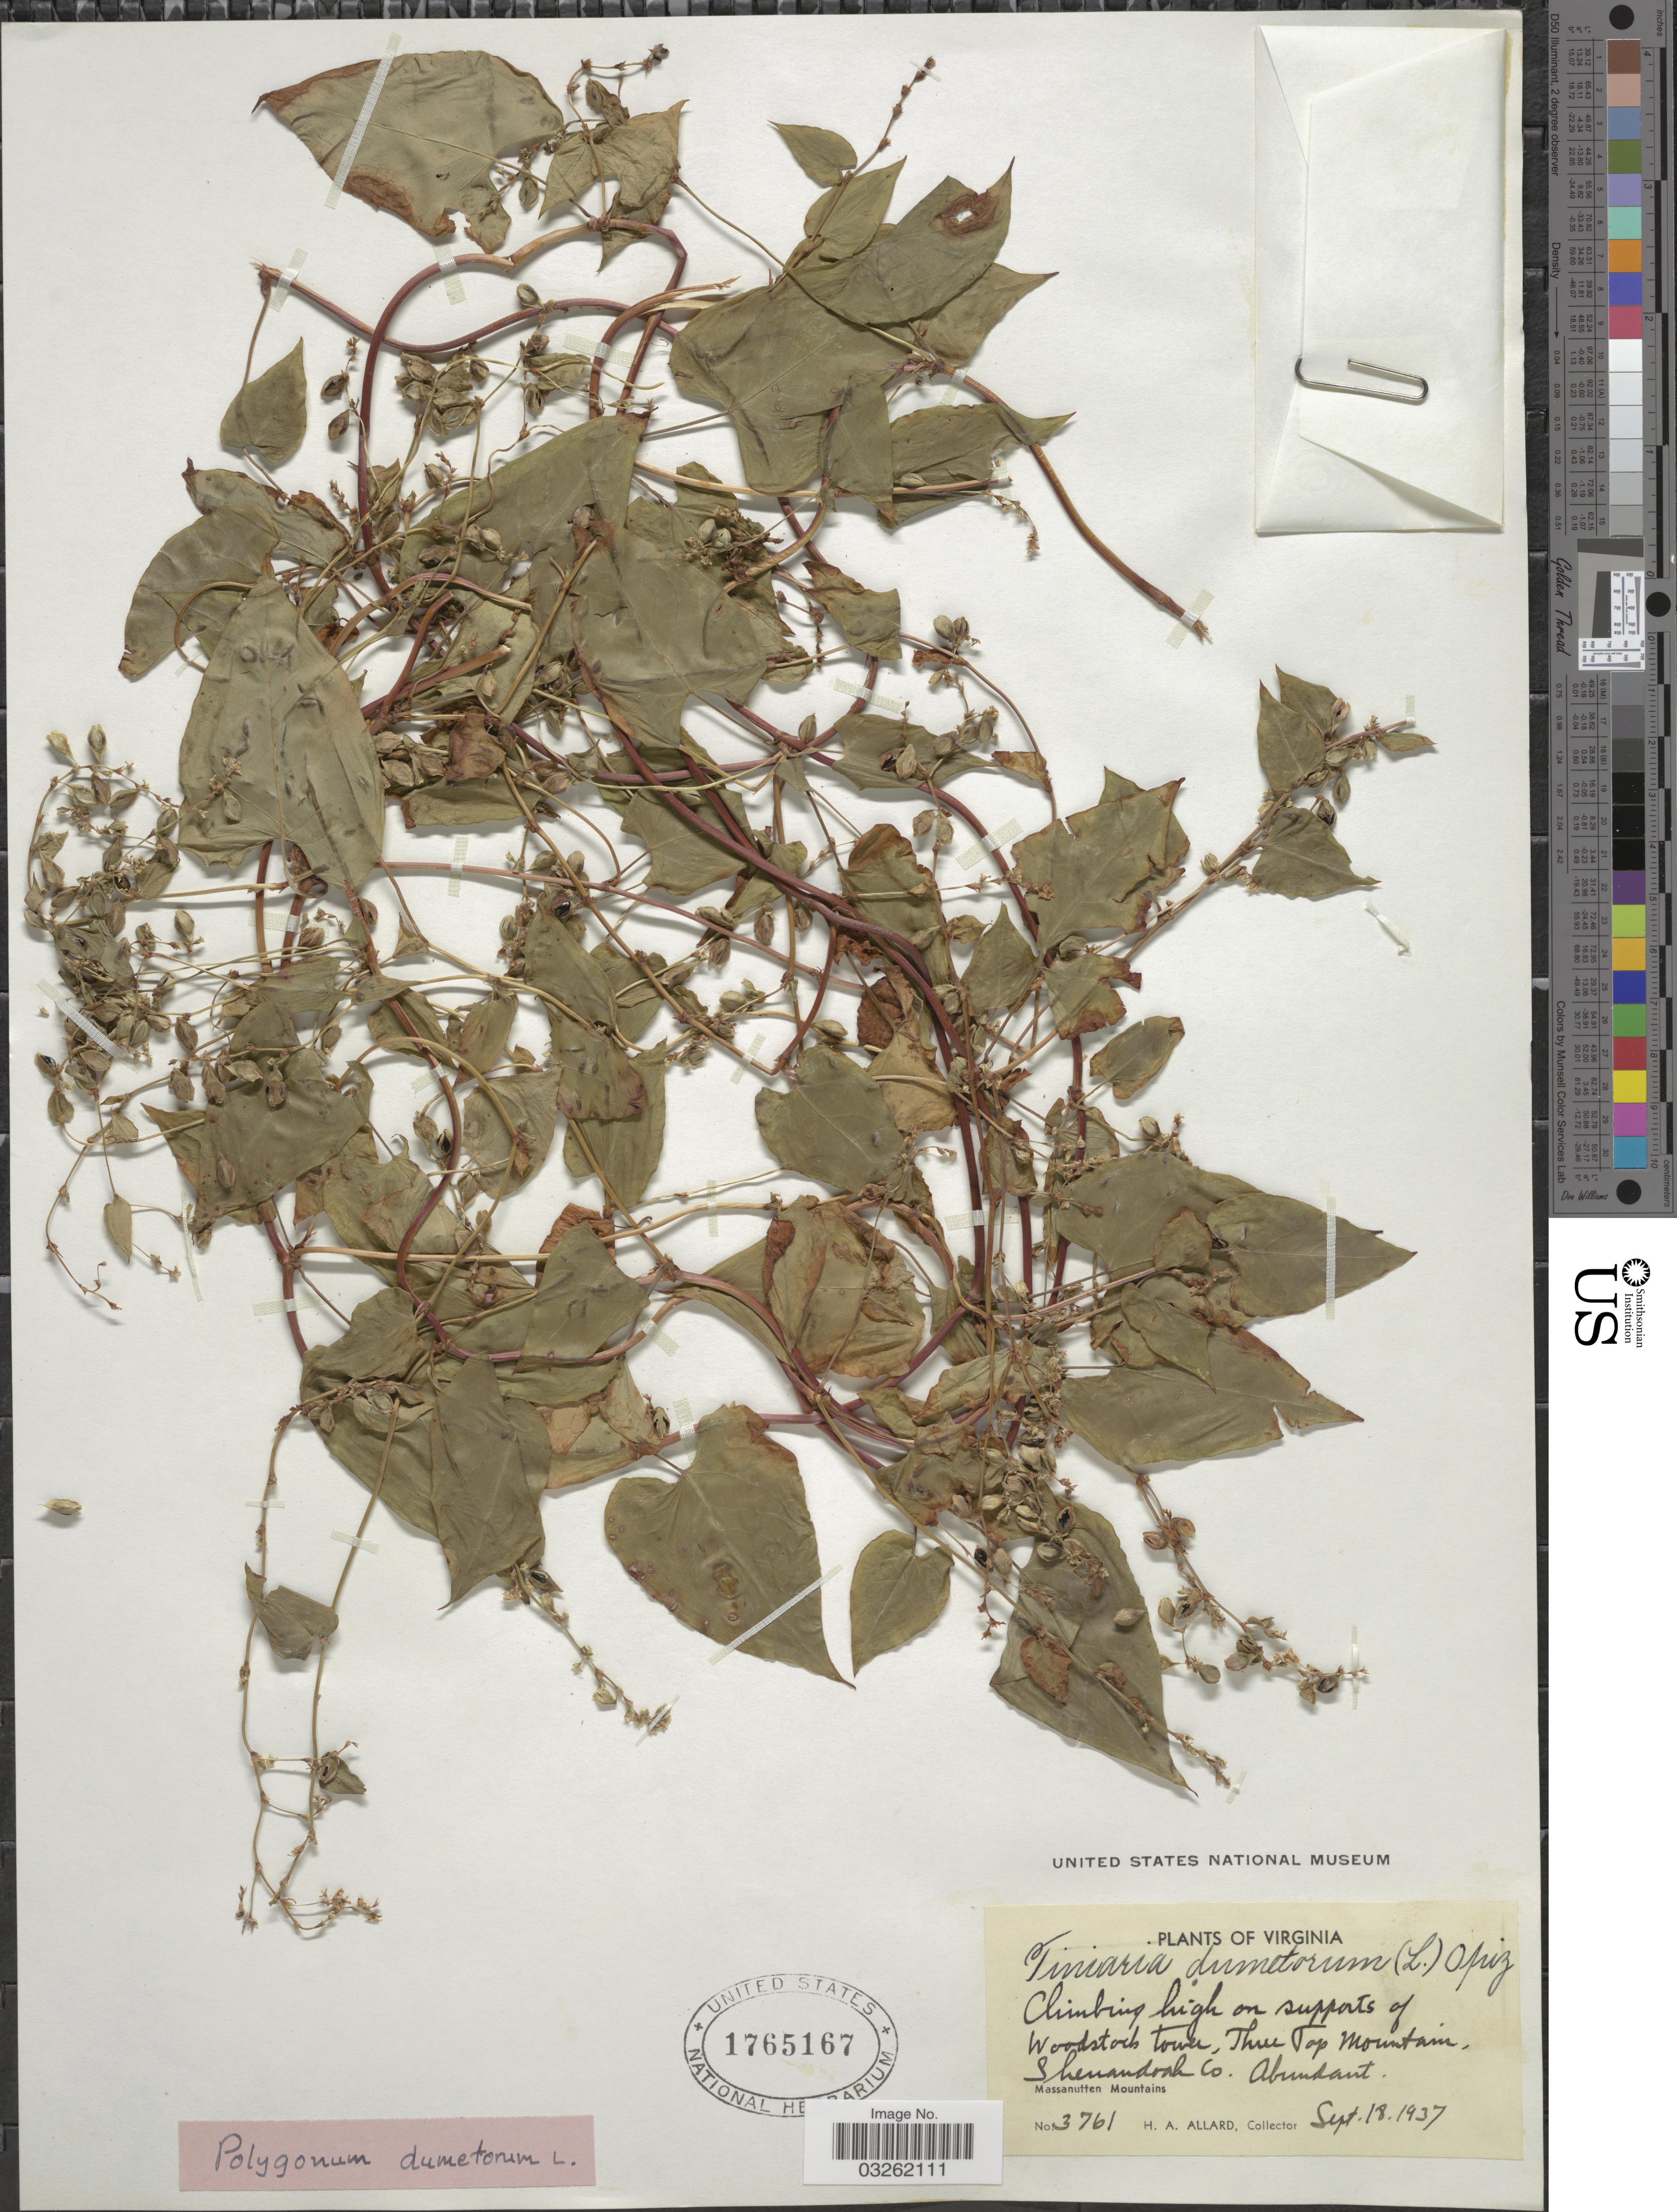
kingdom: Plantae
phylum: Tracheophyta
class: Magnoliopsida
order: Caryophyllales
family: Polygonaceae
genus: Fallopia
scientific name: Fallopia scandens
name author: (L.) Holub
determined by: Strong, Mark T., (BOT), Smithsonian Institution - National Museum of Natural History (UNITED STATES)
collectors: H. A. Allard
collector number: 3761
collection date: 1937-09-18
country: United States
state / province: Virginia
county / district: Shenandoah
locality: Woodstock tower, Three Top Mountain, Shenandoah Co. Massanutten Mountains.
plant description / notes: Fallopia cristata (Engelm. & A. Gray) Holub here treated as a heterotypic synonym.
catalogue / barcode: US 1765167